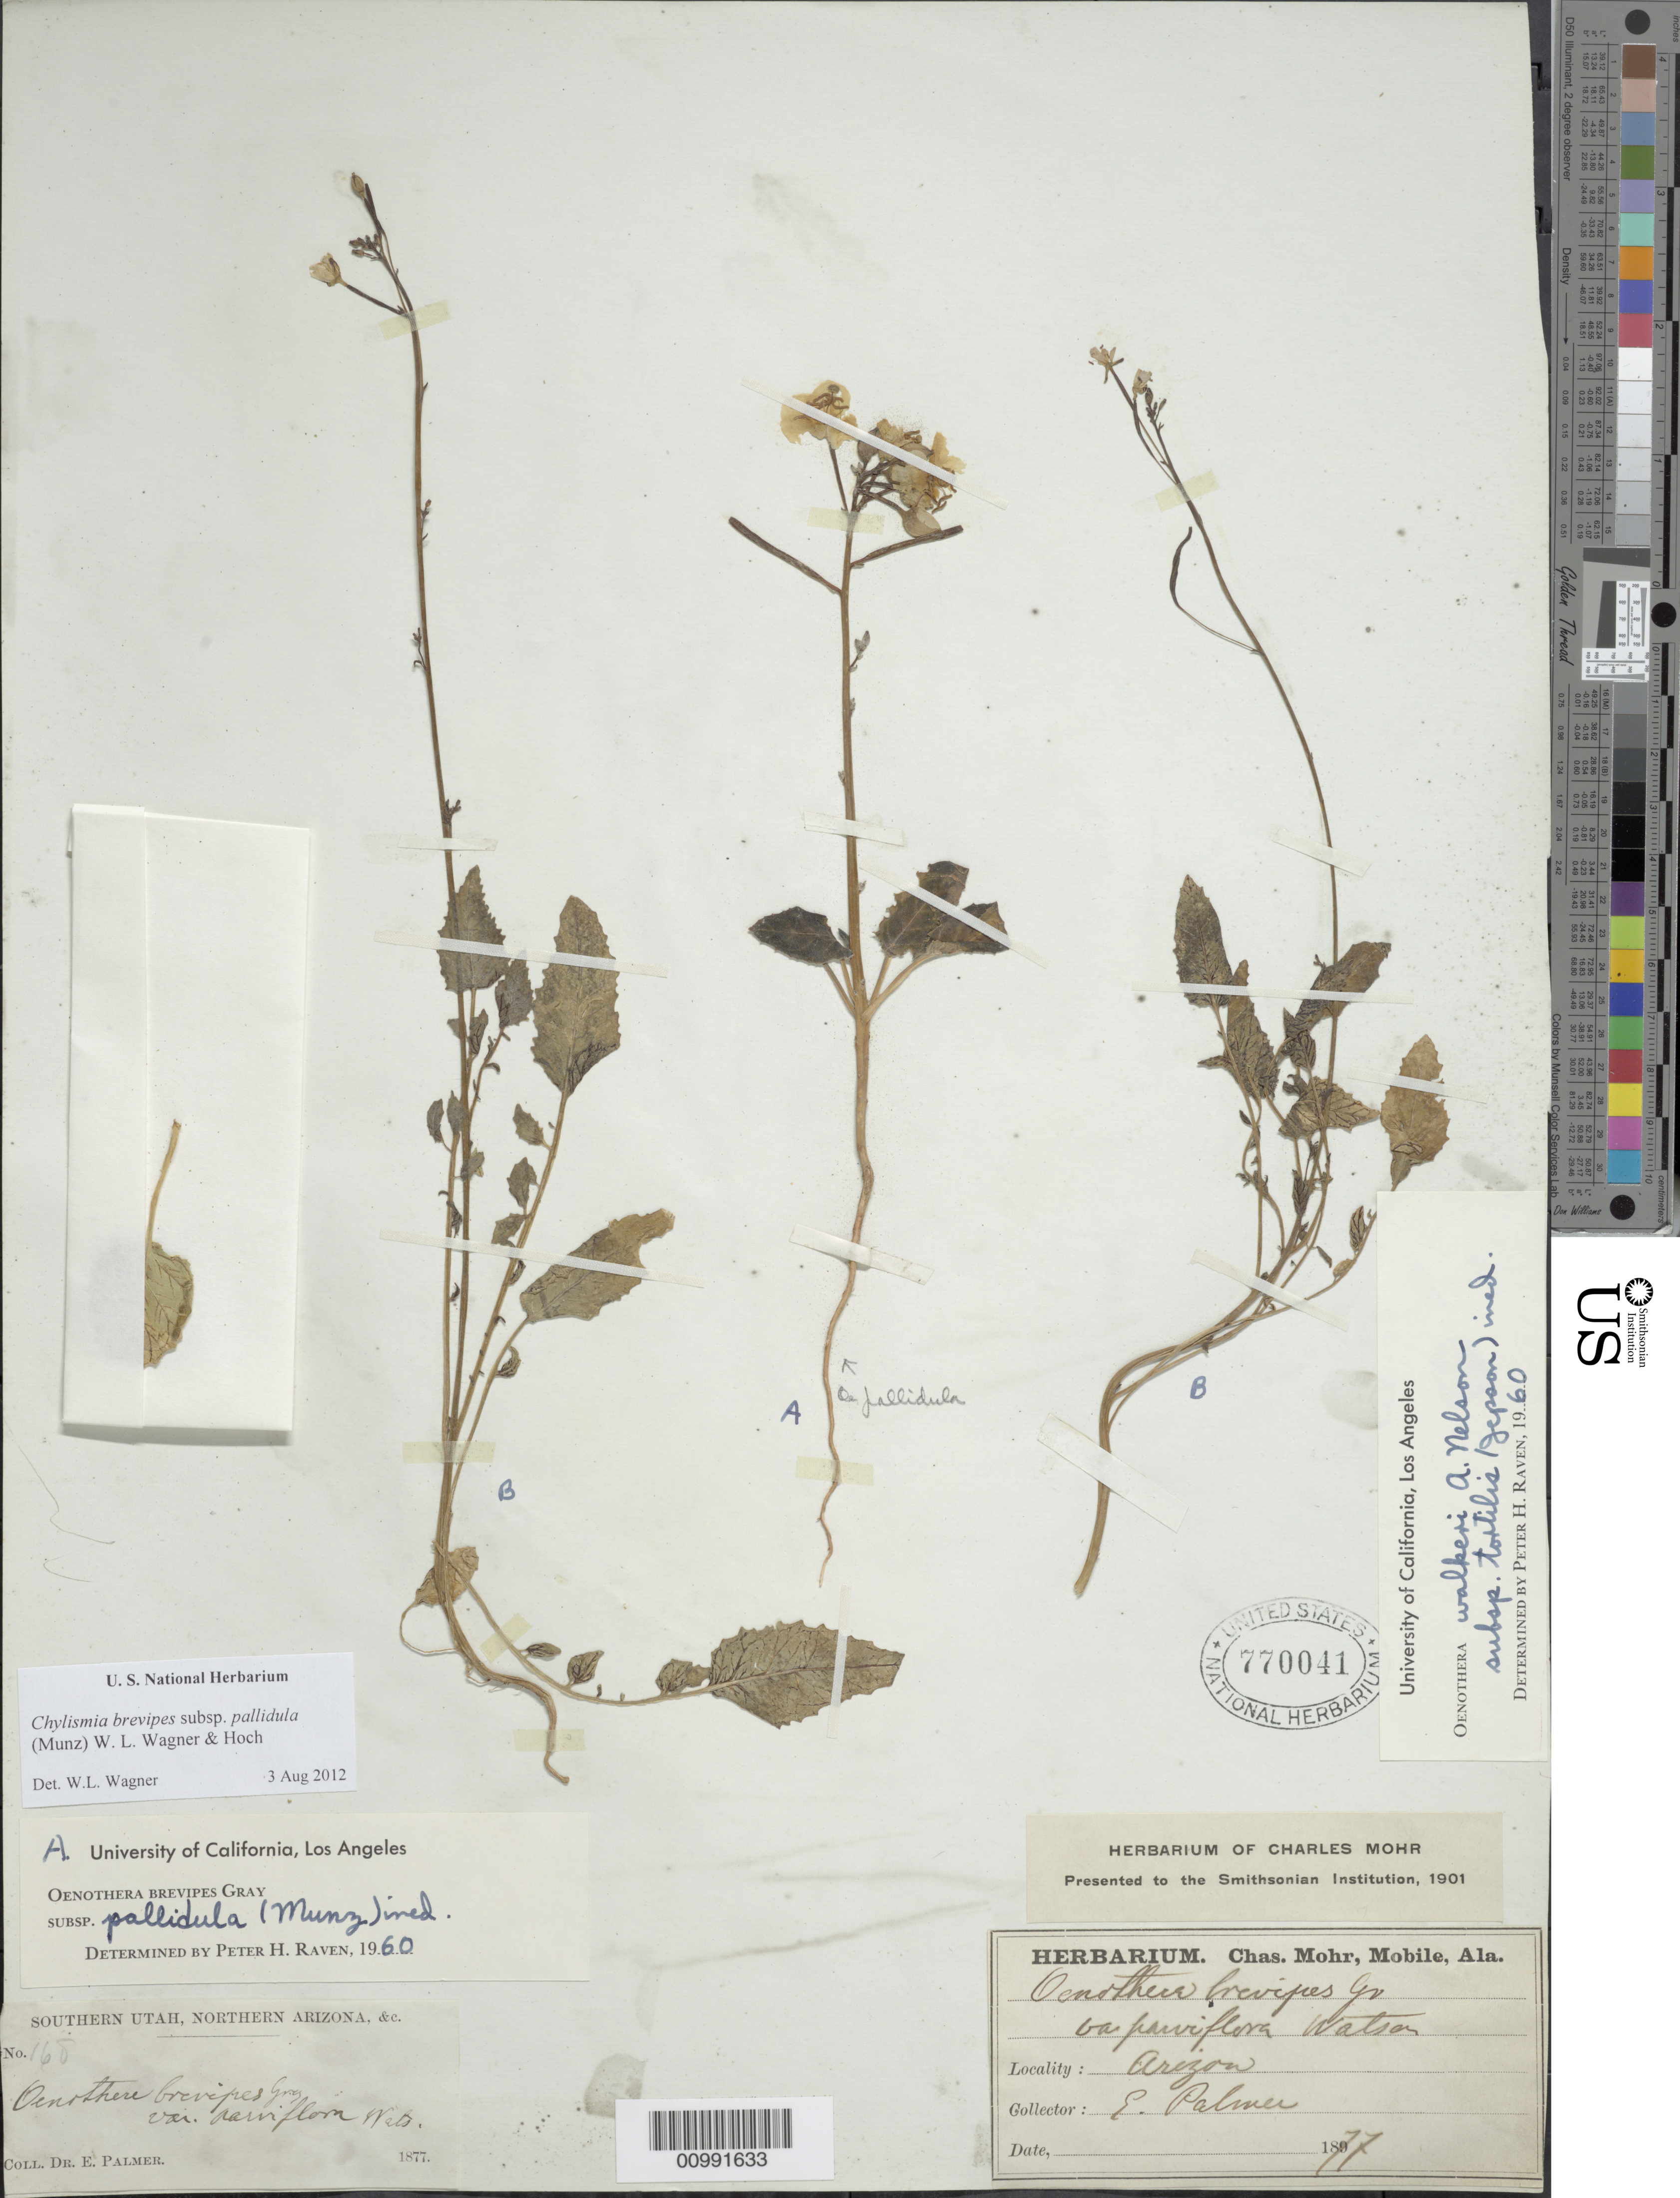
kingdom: Plantae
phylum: Tracheophyta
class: Magnoliopsida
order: Myrtales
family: Onagraceae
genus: Chylismia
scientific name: Chylismia brevipes subsp. pallidula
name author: (Munz) W.L. Wagner & Hoch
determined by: Wagner, W. L., (BOT), Smithsonian Institution - National Museum of Natural History (UNITED STATES)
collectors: D. E. Palmer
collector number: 168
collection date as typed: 1877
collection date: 1877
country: United States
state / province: Arizona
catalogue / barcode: US 770041